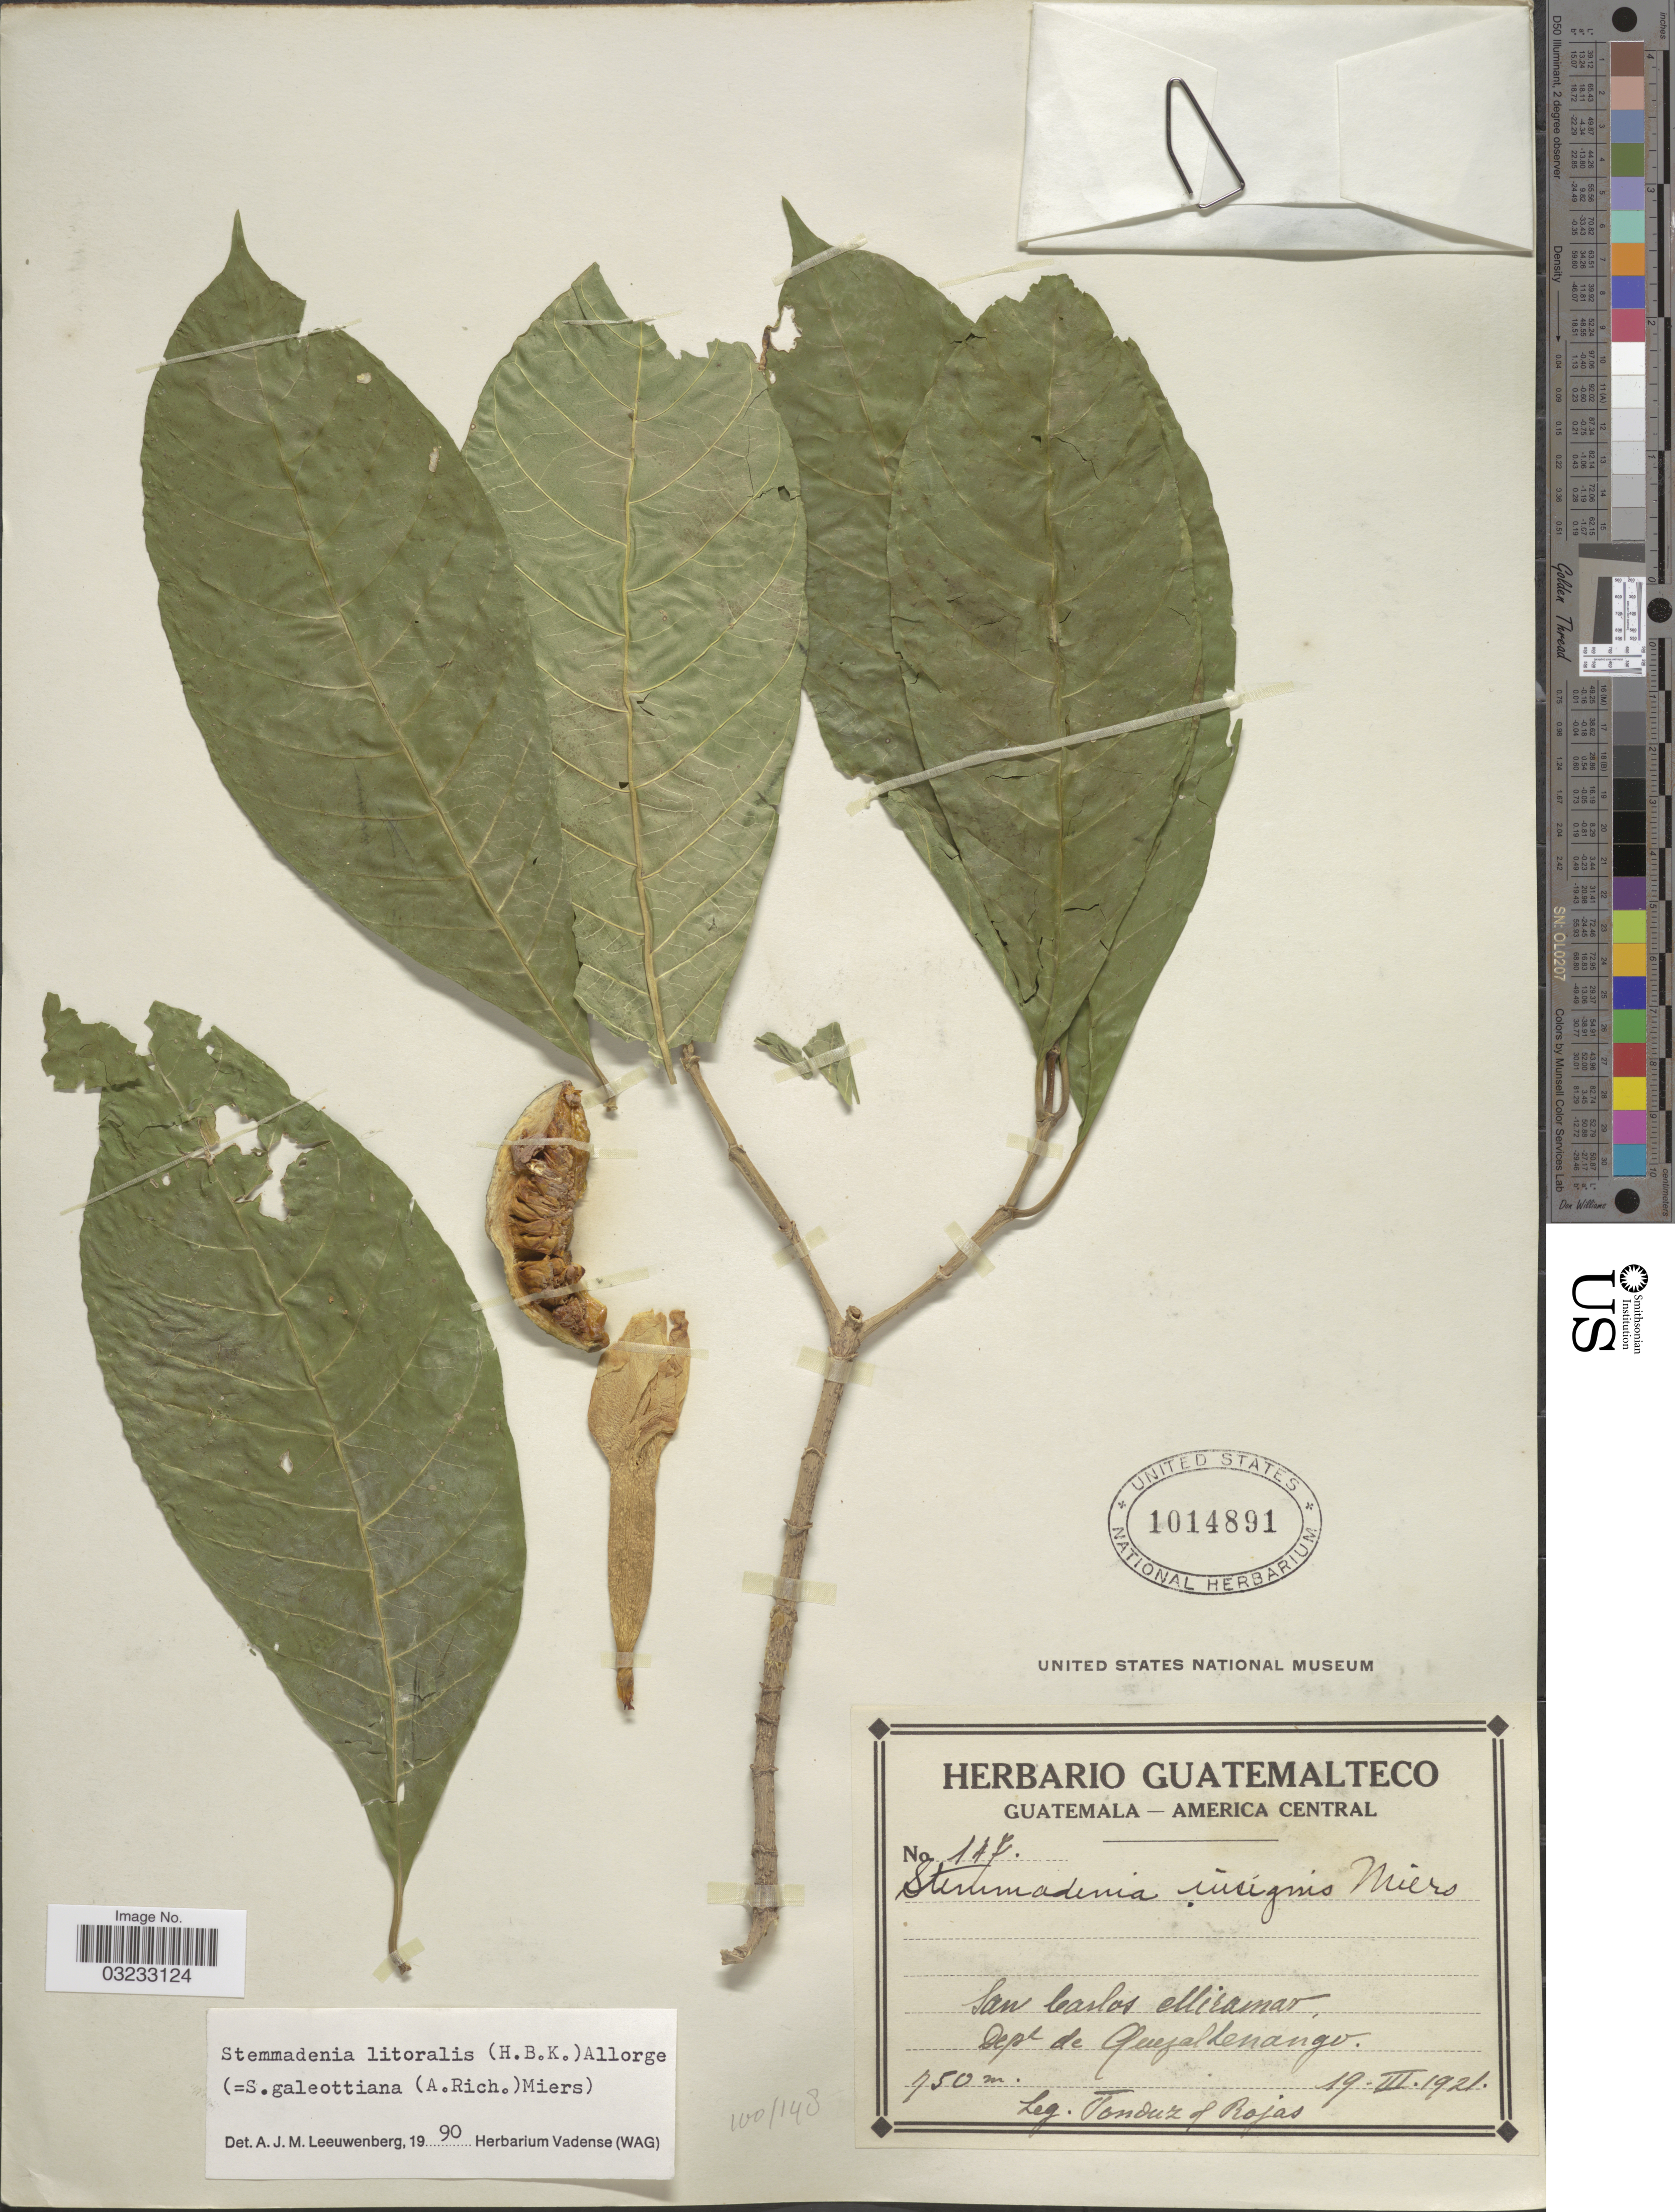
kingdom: Plantae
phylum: Tracheophyta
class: Magnoliopsida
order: Gentianales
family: Apocynaceae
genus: Stemmadenia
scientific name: Stemmadenia litoralis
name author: (Kunth) L. Allorge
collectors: Tonduz & Rojas, --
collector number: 147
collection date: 1921-03-19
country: Guatemala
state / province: Quetzaltenango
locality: San Carlos Miramar. Dept de Quezaltenango.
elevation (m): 750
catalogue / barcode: US 1014891